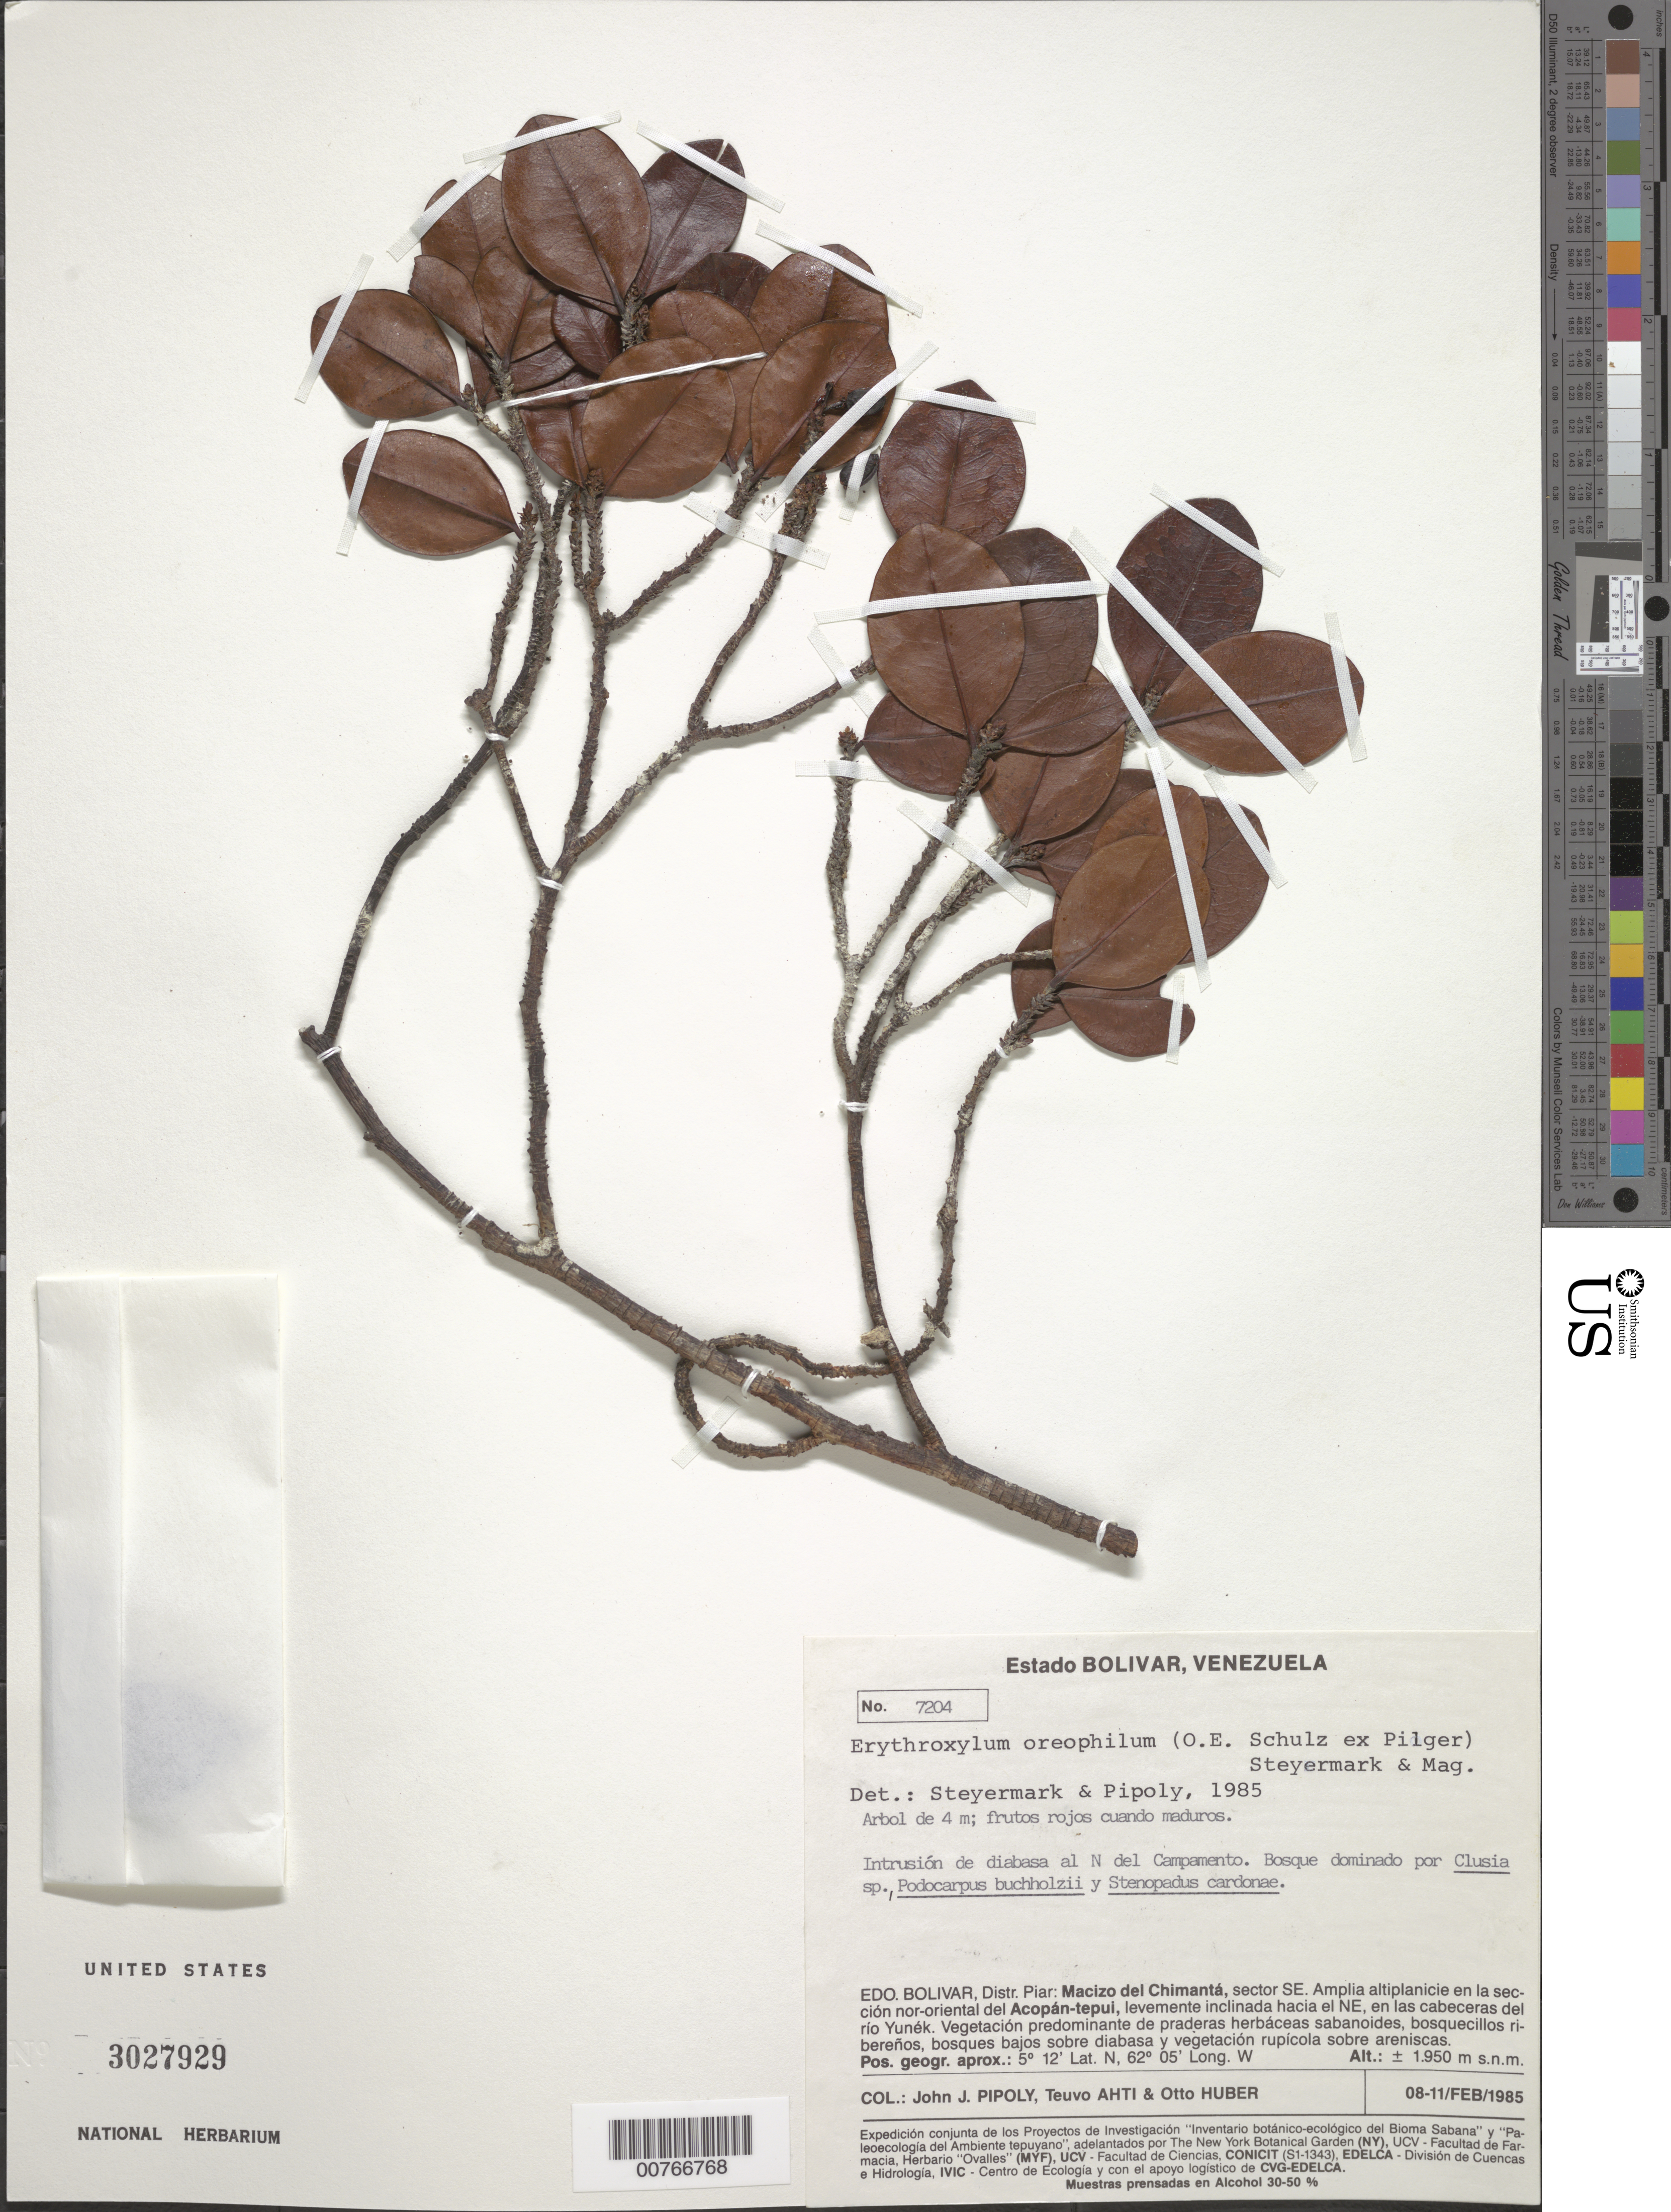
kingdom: Plantae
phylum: Tracheophyta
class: Magnoliopsida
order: Malpighiales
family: Erythroxylaceae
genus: Erythroxylum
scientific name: Erythroxylum oreophilum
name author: (O.E. Schulz ex Pilg.) Steyerm. & Maguire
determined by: Steyermark, J. A.; Pipoly, J. J.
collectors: J. J. Pipoly, T. T. Ahti & O. Huber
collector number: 7204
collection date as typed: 8-Feb-85 to 11-Feb-85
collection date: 1985-02-08/1985-02-11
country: Venezuela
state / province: Bolívar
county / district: Piar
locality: Macizo del Chimantá, sector SE; seccion nor-oriental del Acopan-tepuí, levemente inclinada hacia el NE, cabeceras del río Yunek; intrusión de diabasa al N del campamento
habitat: Bosque nominado por Clusia sp., Podocarpus buchholzii y Stenopadus cardonae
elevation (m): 1950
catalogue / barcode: US 3027929